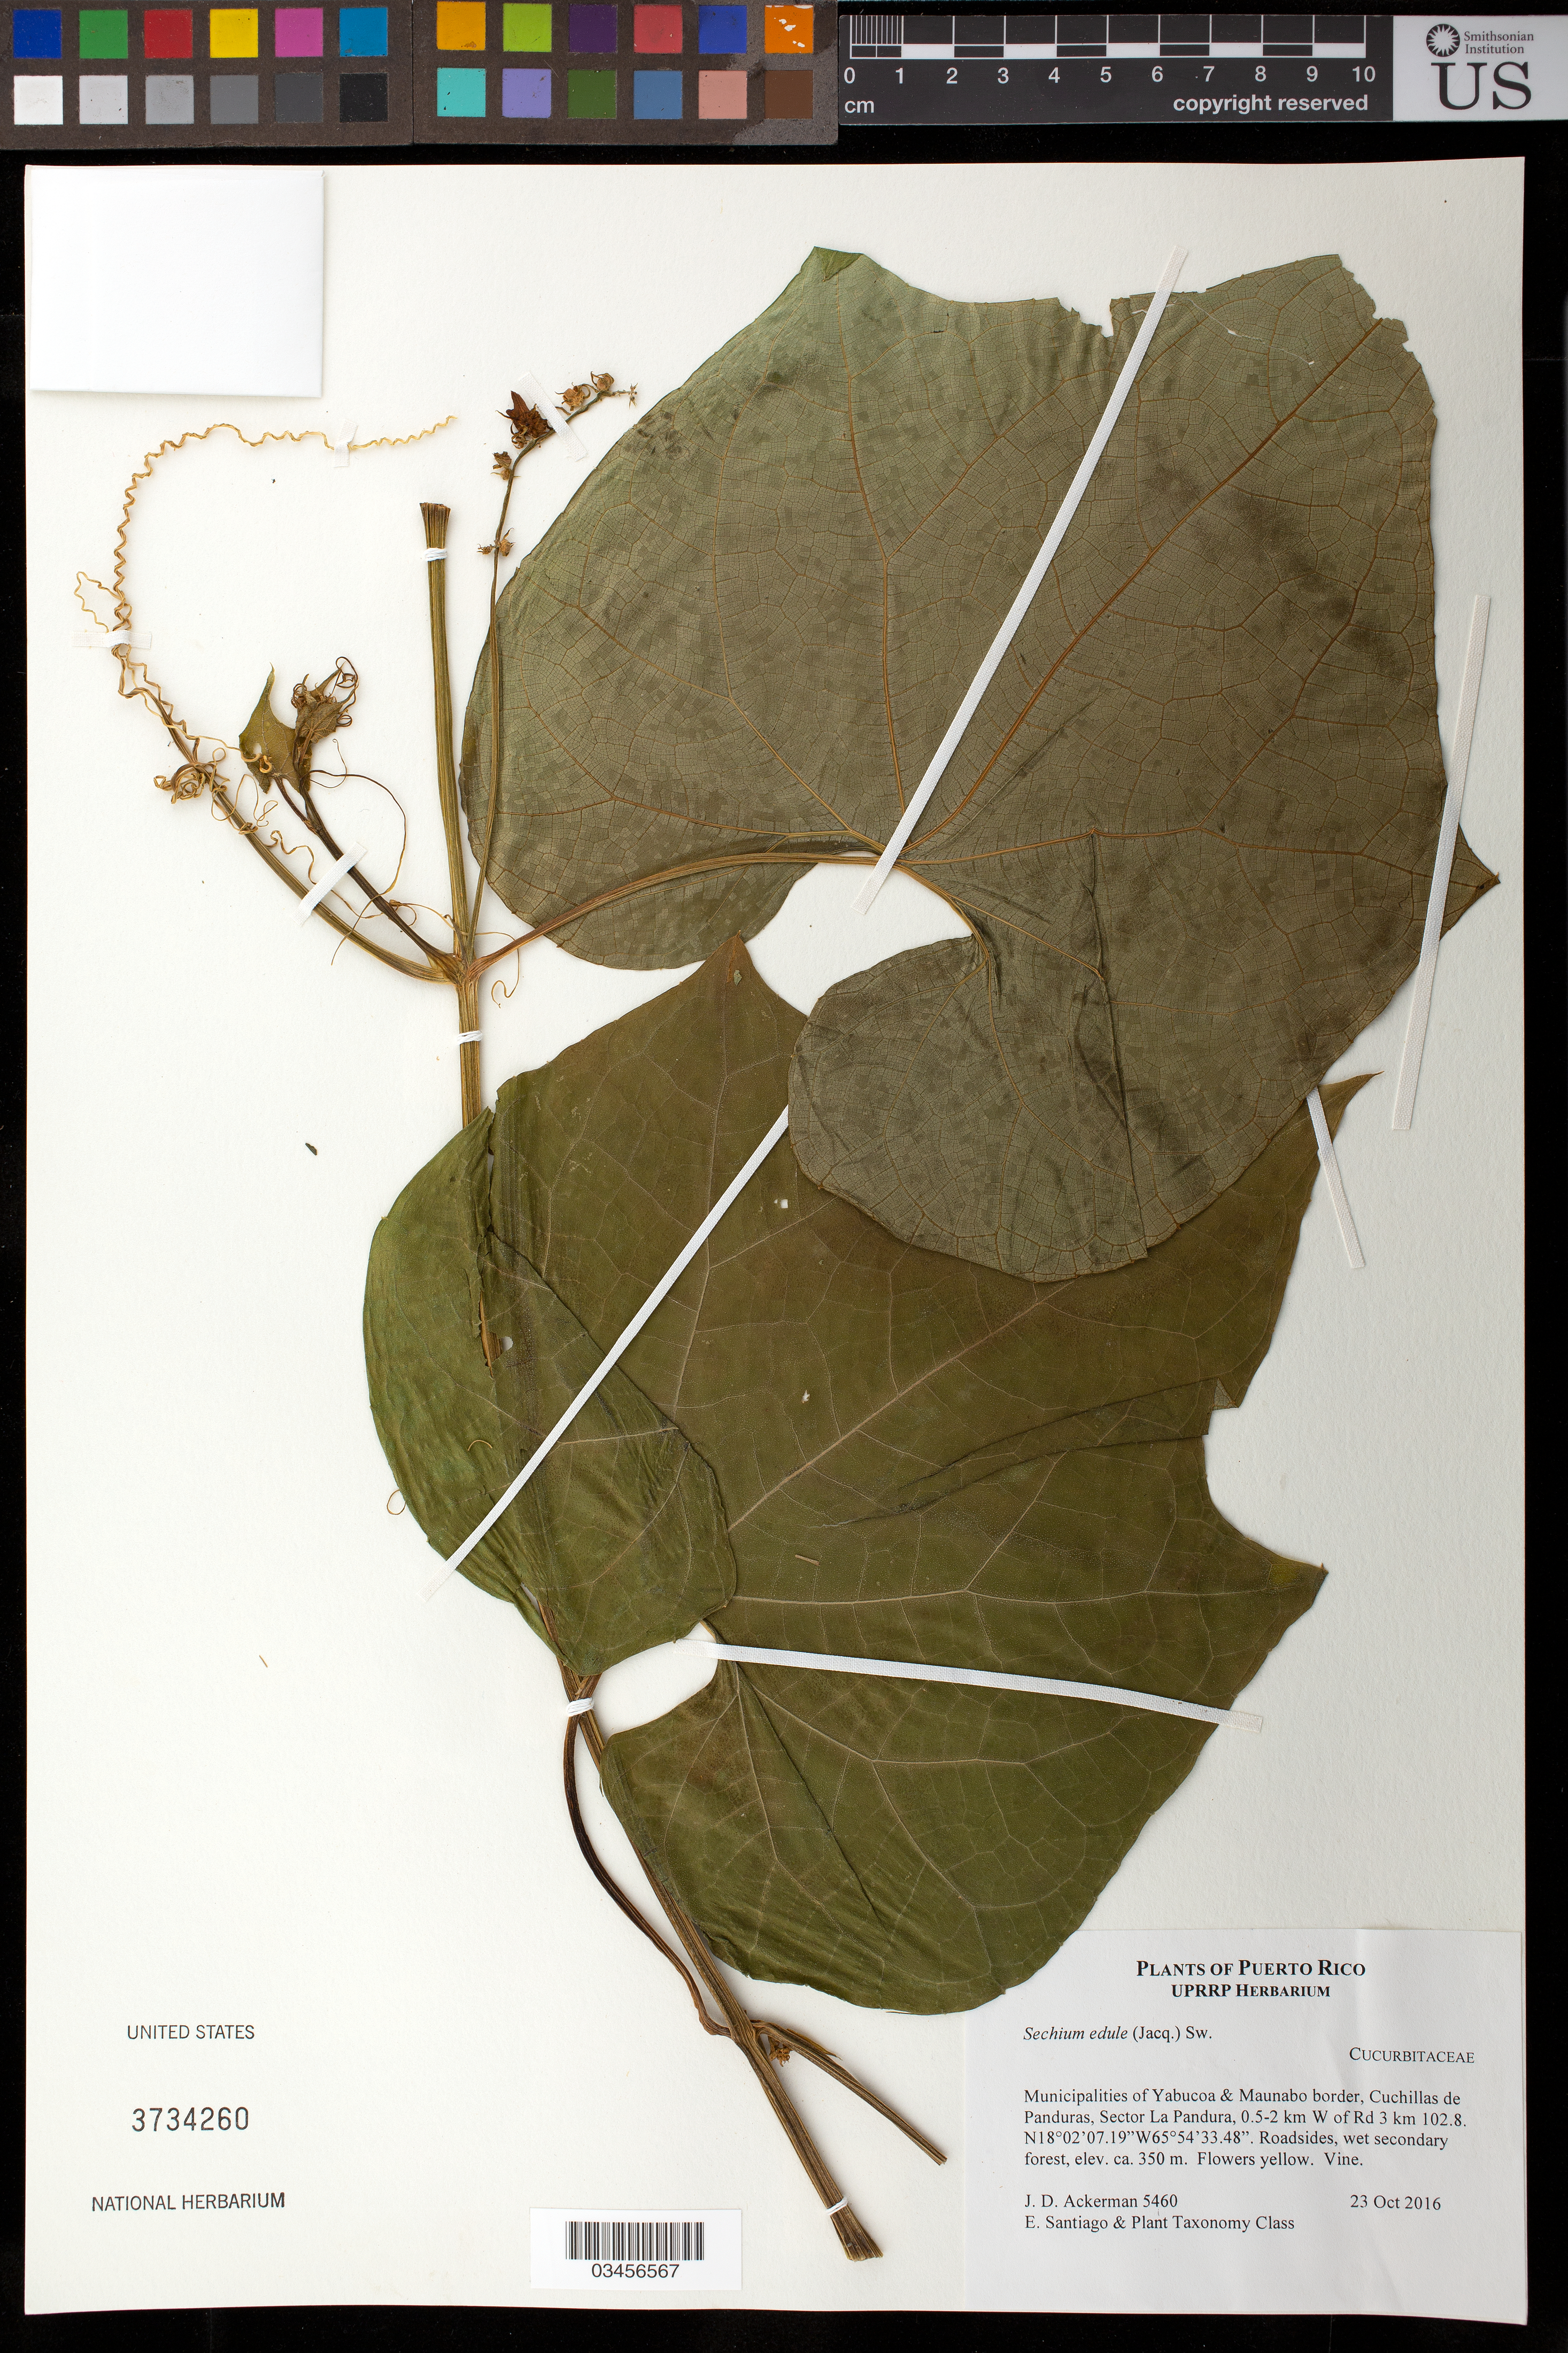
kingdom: Plantae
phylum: Tracheophyta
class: Magnoliopsida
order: Cucurbitales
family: Cucurbitaceae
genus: Sechium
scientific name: Sechium edule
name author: (Jacq.) Sw.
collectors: J. D. Ackerman, E. Santiago & UPR Plant Taxonomy Class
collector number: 5460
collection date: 2016-10-23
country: Puerto Rico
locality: Muncipalities of Yabucoa & Maunabo border, Cuchillas de Panduras, Sector La Pandura, 0.5-2 km W of Highway 3, km 102.8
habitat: Roadsides, wet secondary forest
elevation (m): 350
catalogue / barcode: US 3734260